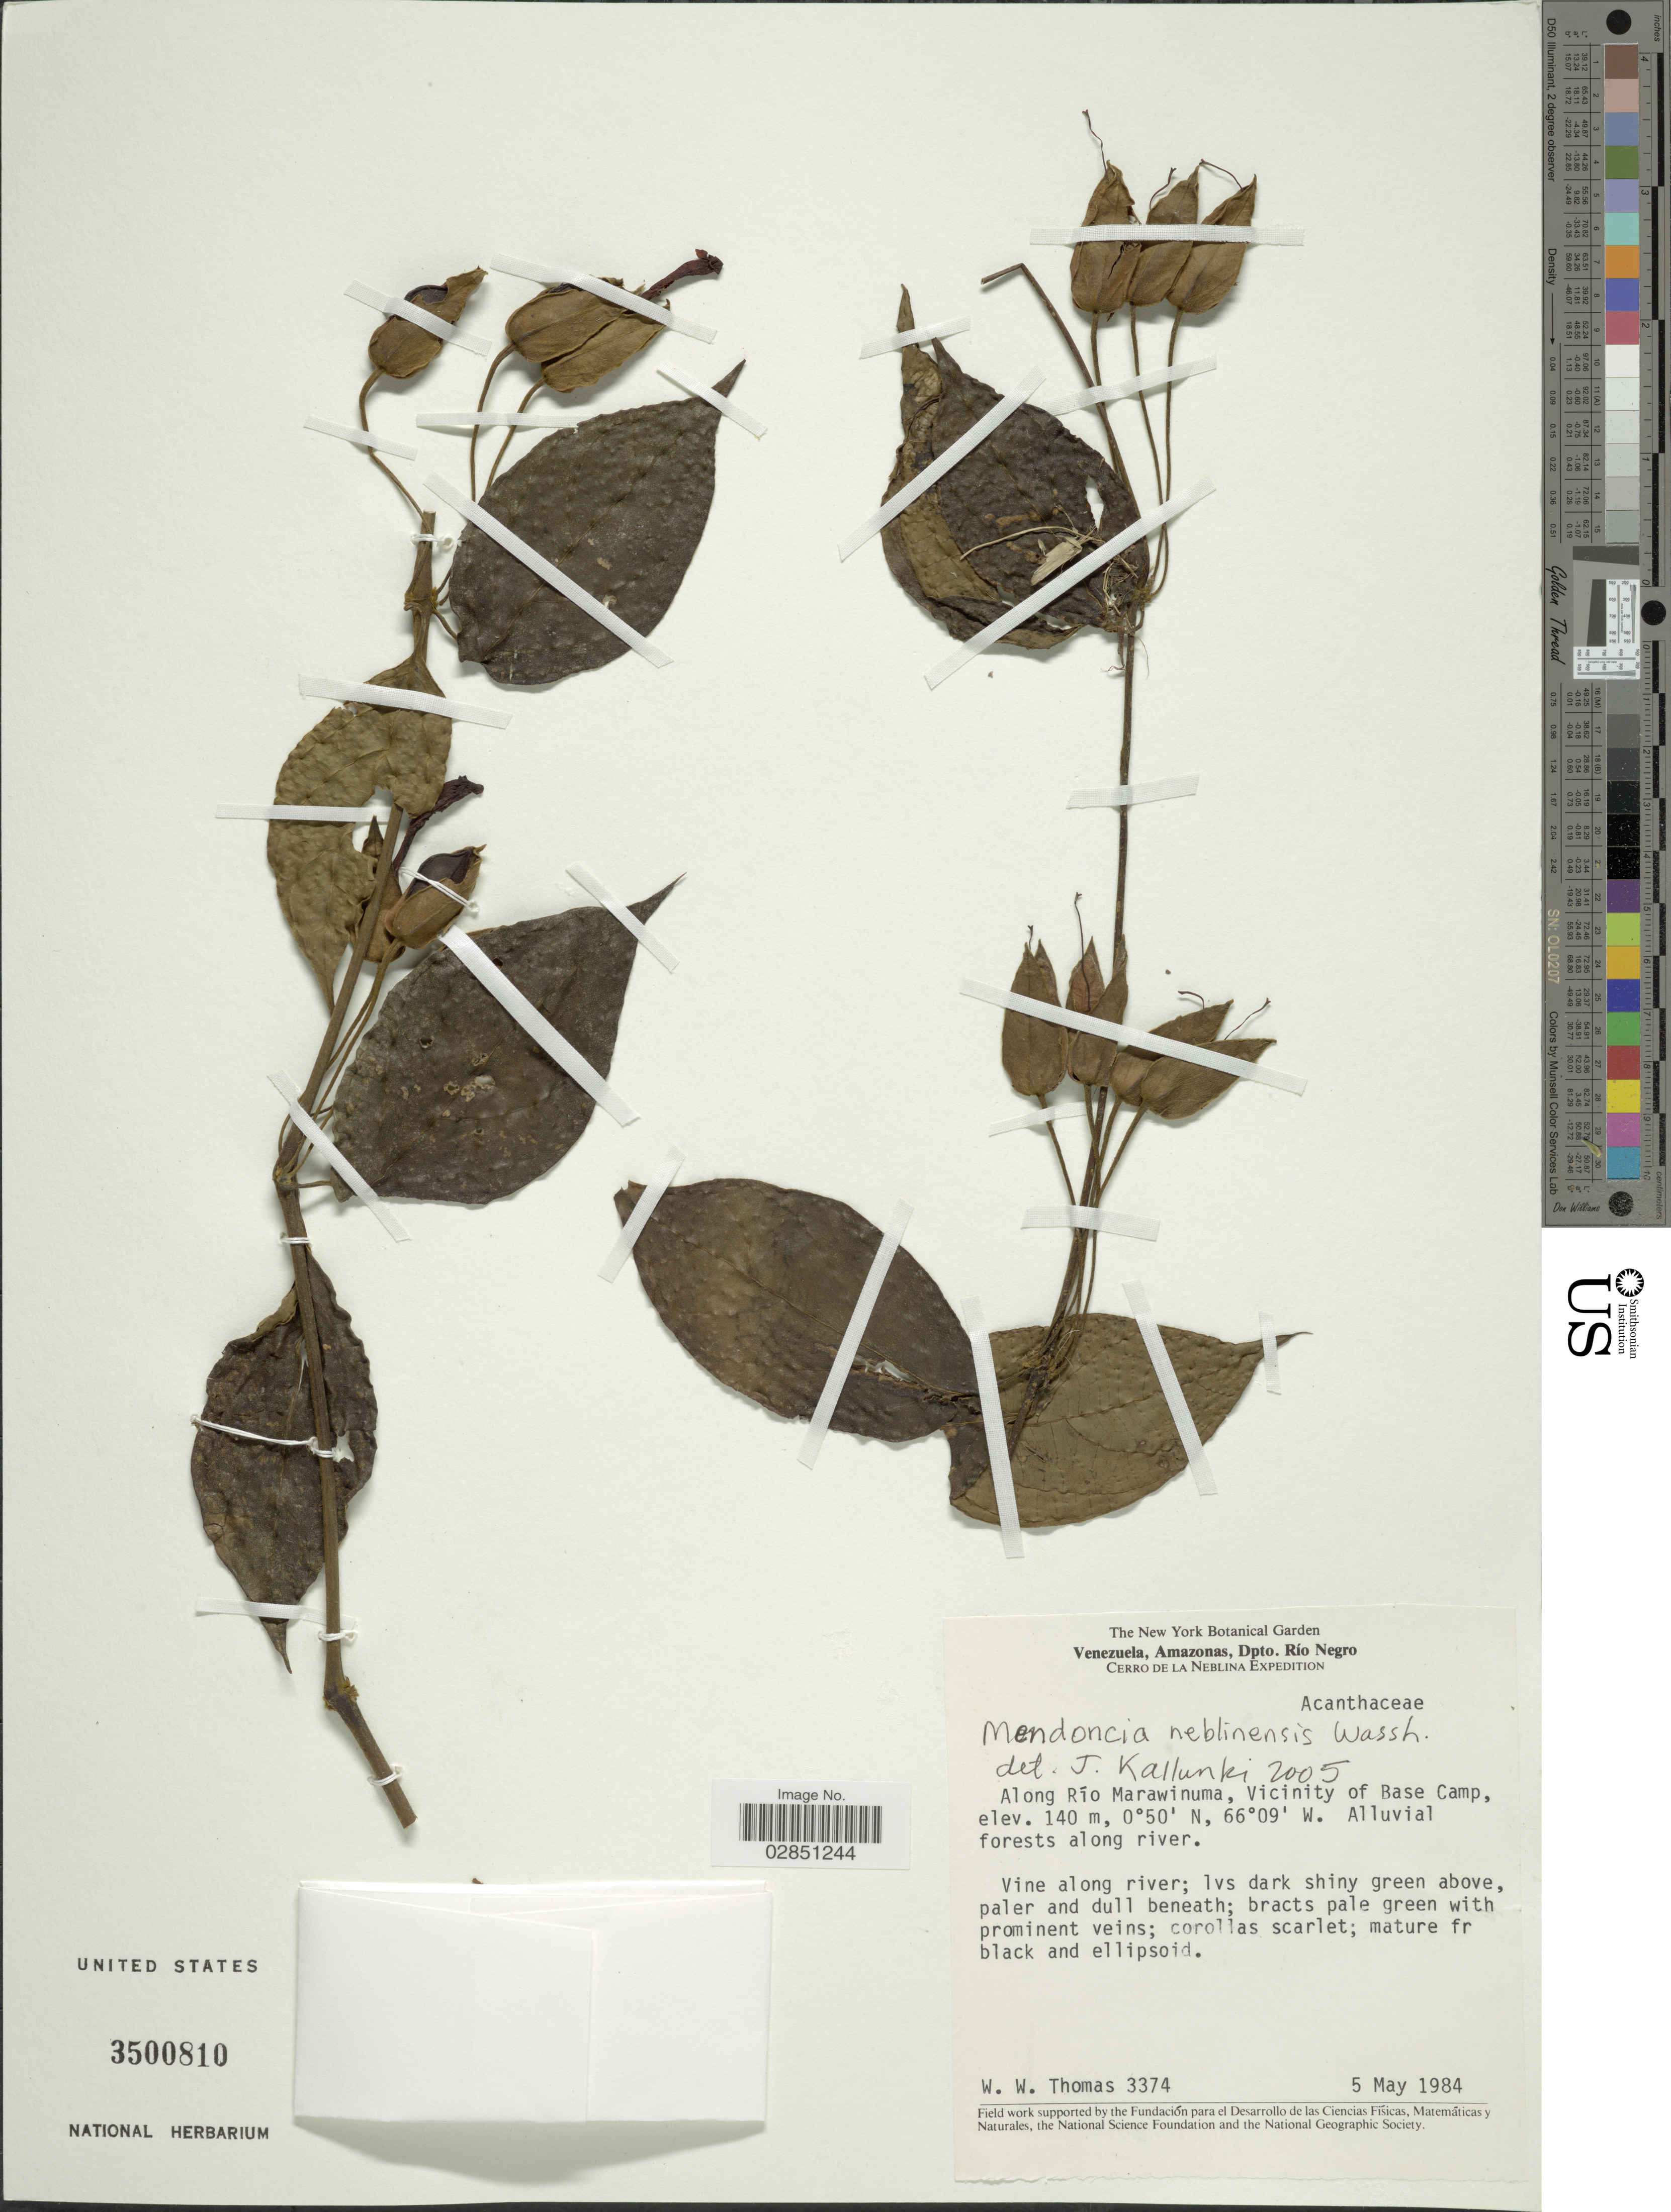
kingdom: Plantae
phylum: Tracheophyta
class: Magnoliopsida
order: Lamiales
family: Acanthaceae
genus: Mendoncia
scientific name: Mendoncia neblinensis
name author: Wassh.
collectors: W. W. Thomas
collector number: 3374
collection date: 1984-05-05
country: Venezuela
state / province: Amazonas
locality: Dpto. Río Negro. Cerro de la Neblina. Along Río Marawinuma, Vicinity of Base Camp.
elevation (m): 140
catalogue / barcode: US 3500810